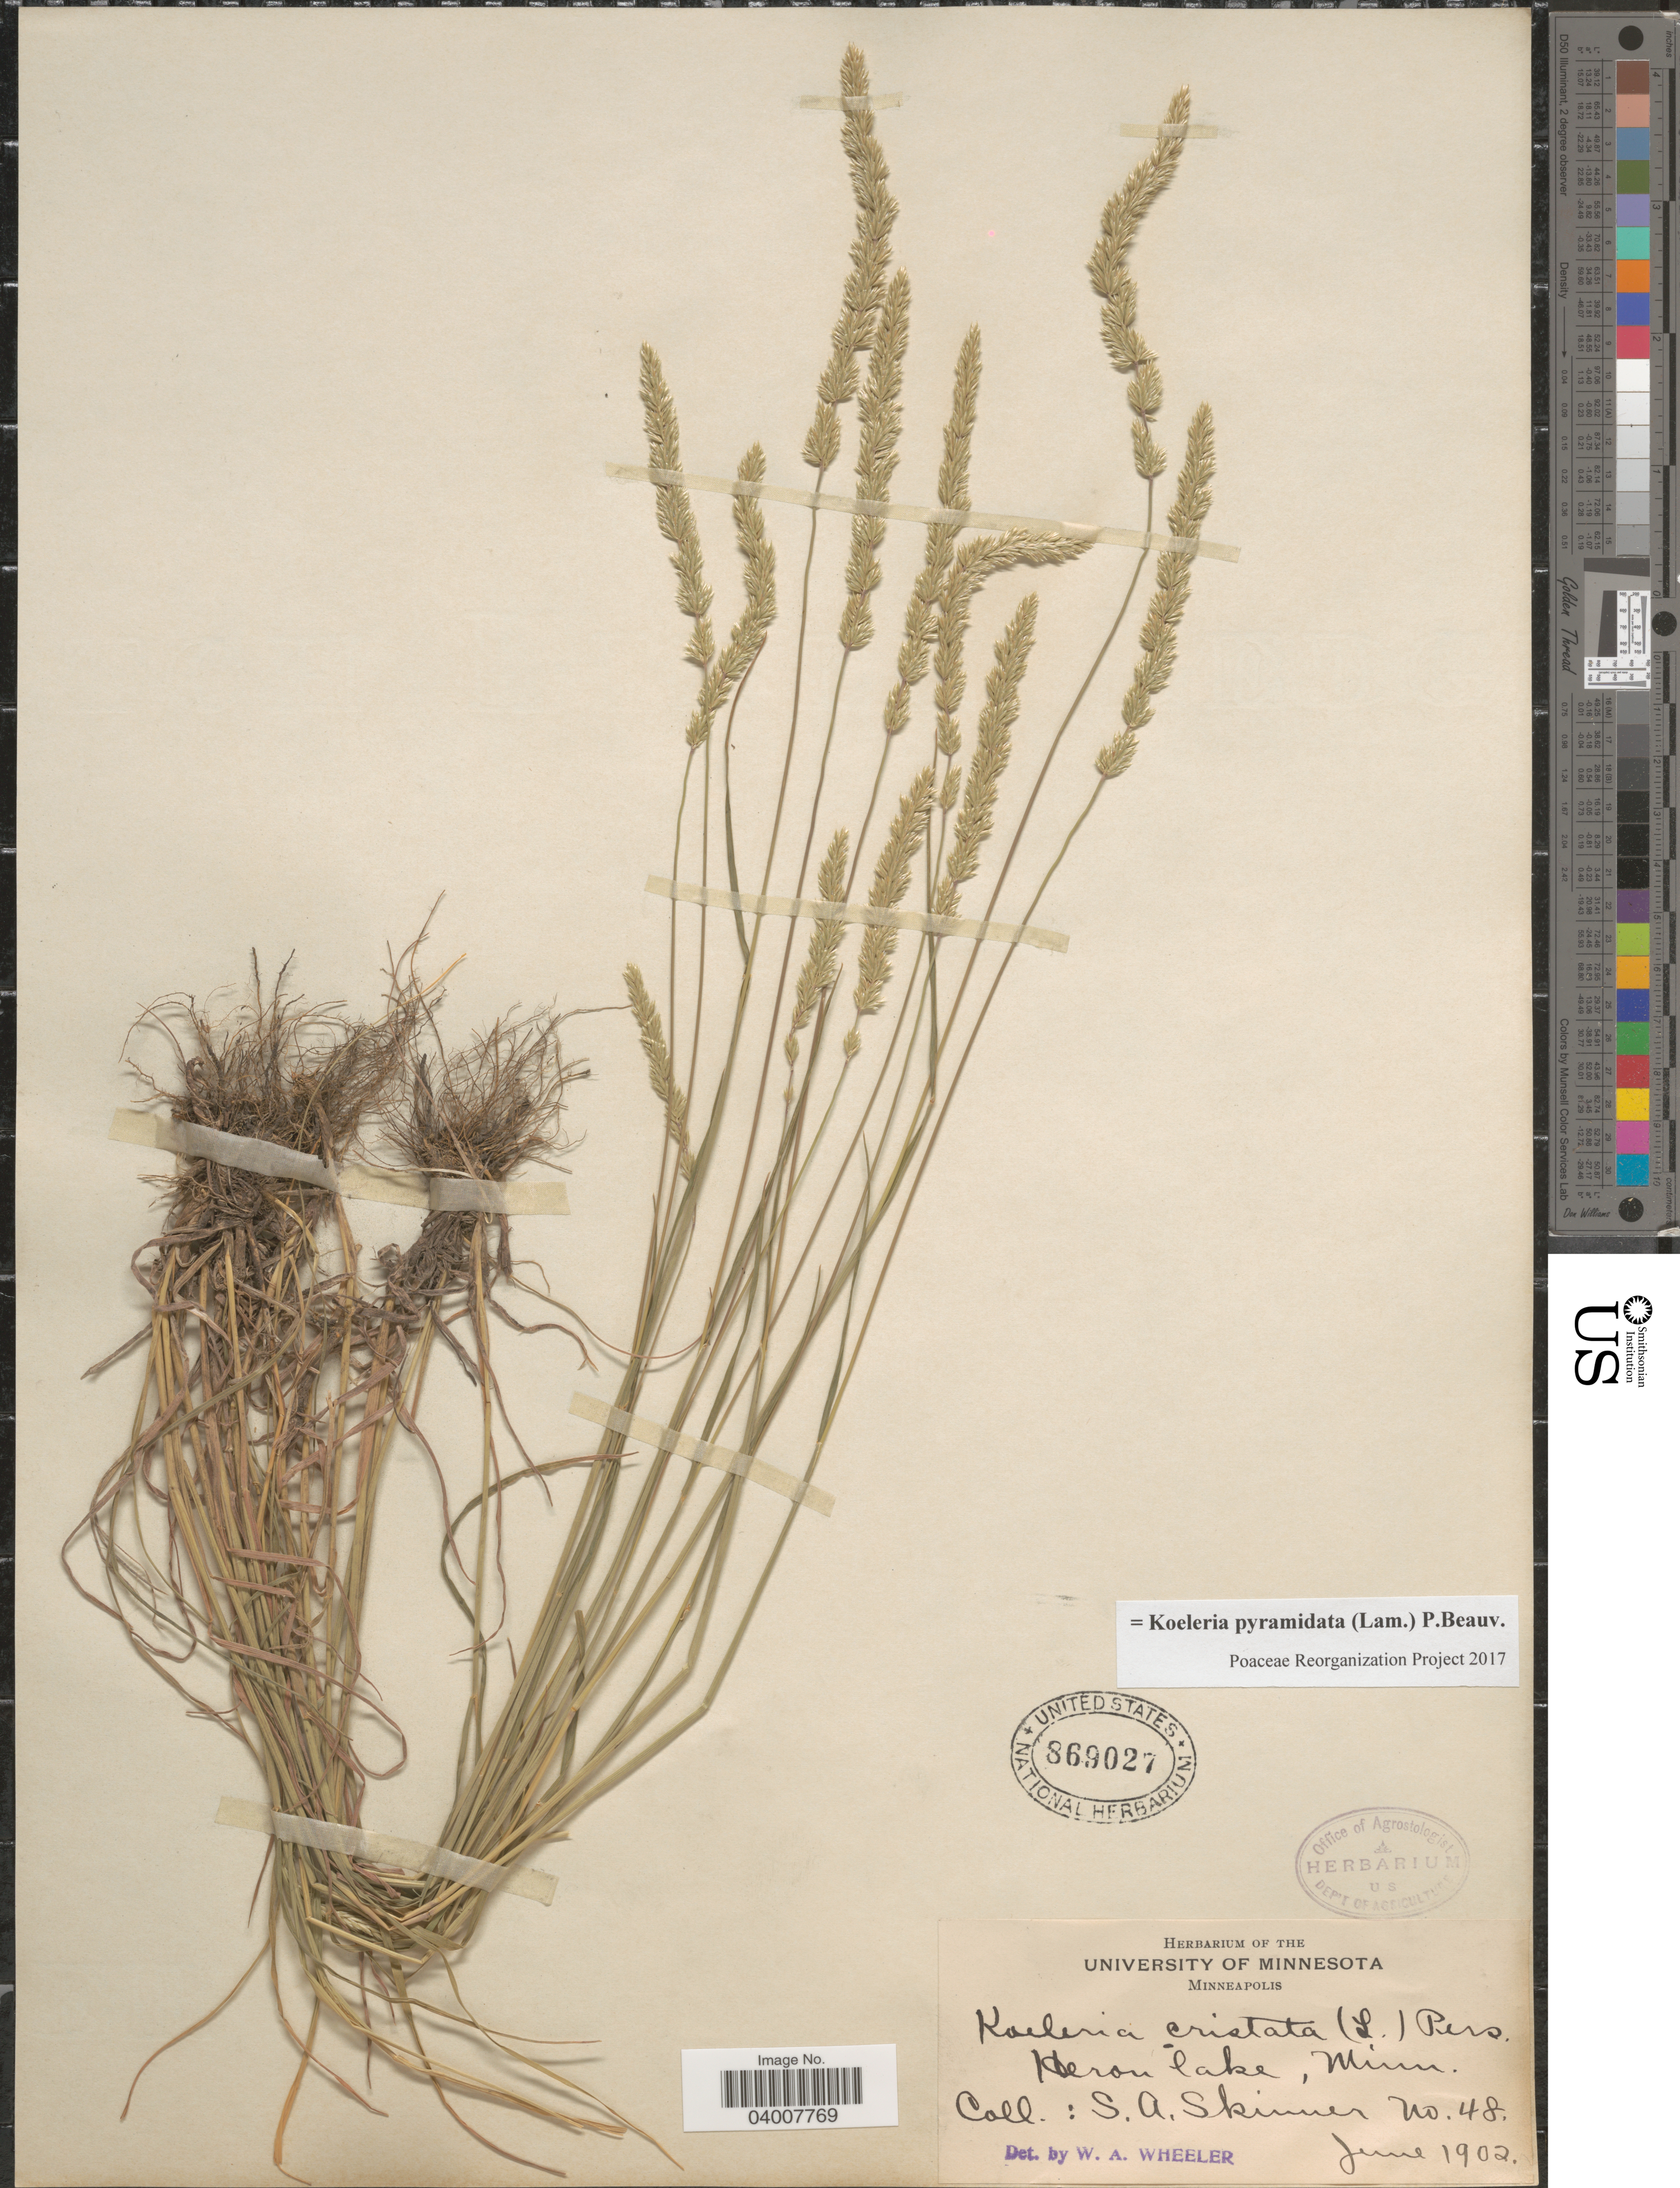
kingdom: Plantae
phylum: Tracheophyta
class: Liliopsida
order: Poales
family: Poaceae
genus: Koeleria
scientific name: Koeleria pyramidata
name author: (Lam.) P. Beauv.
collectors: S. Skinner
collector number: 48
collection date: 1902-06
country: United States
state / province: Minnesota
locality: Heron lake.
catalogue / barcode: US 869027